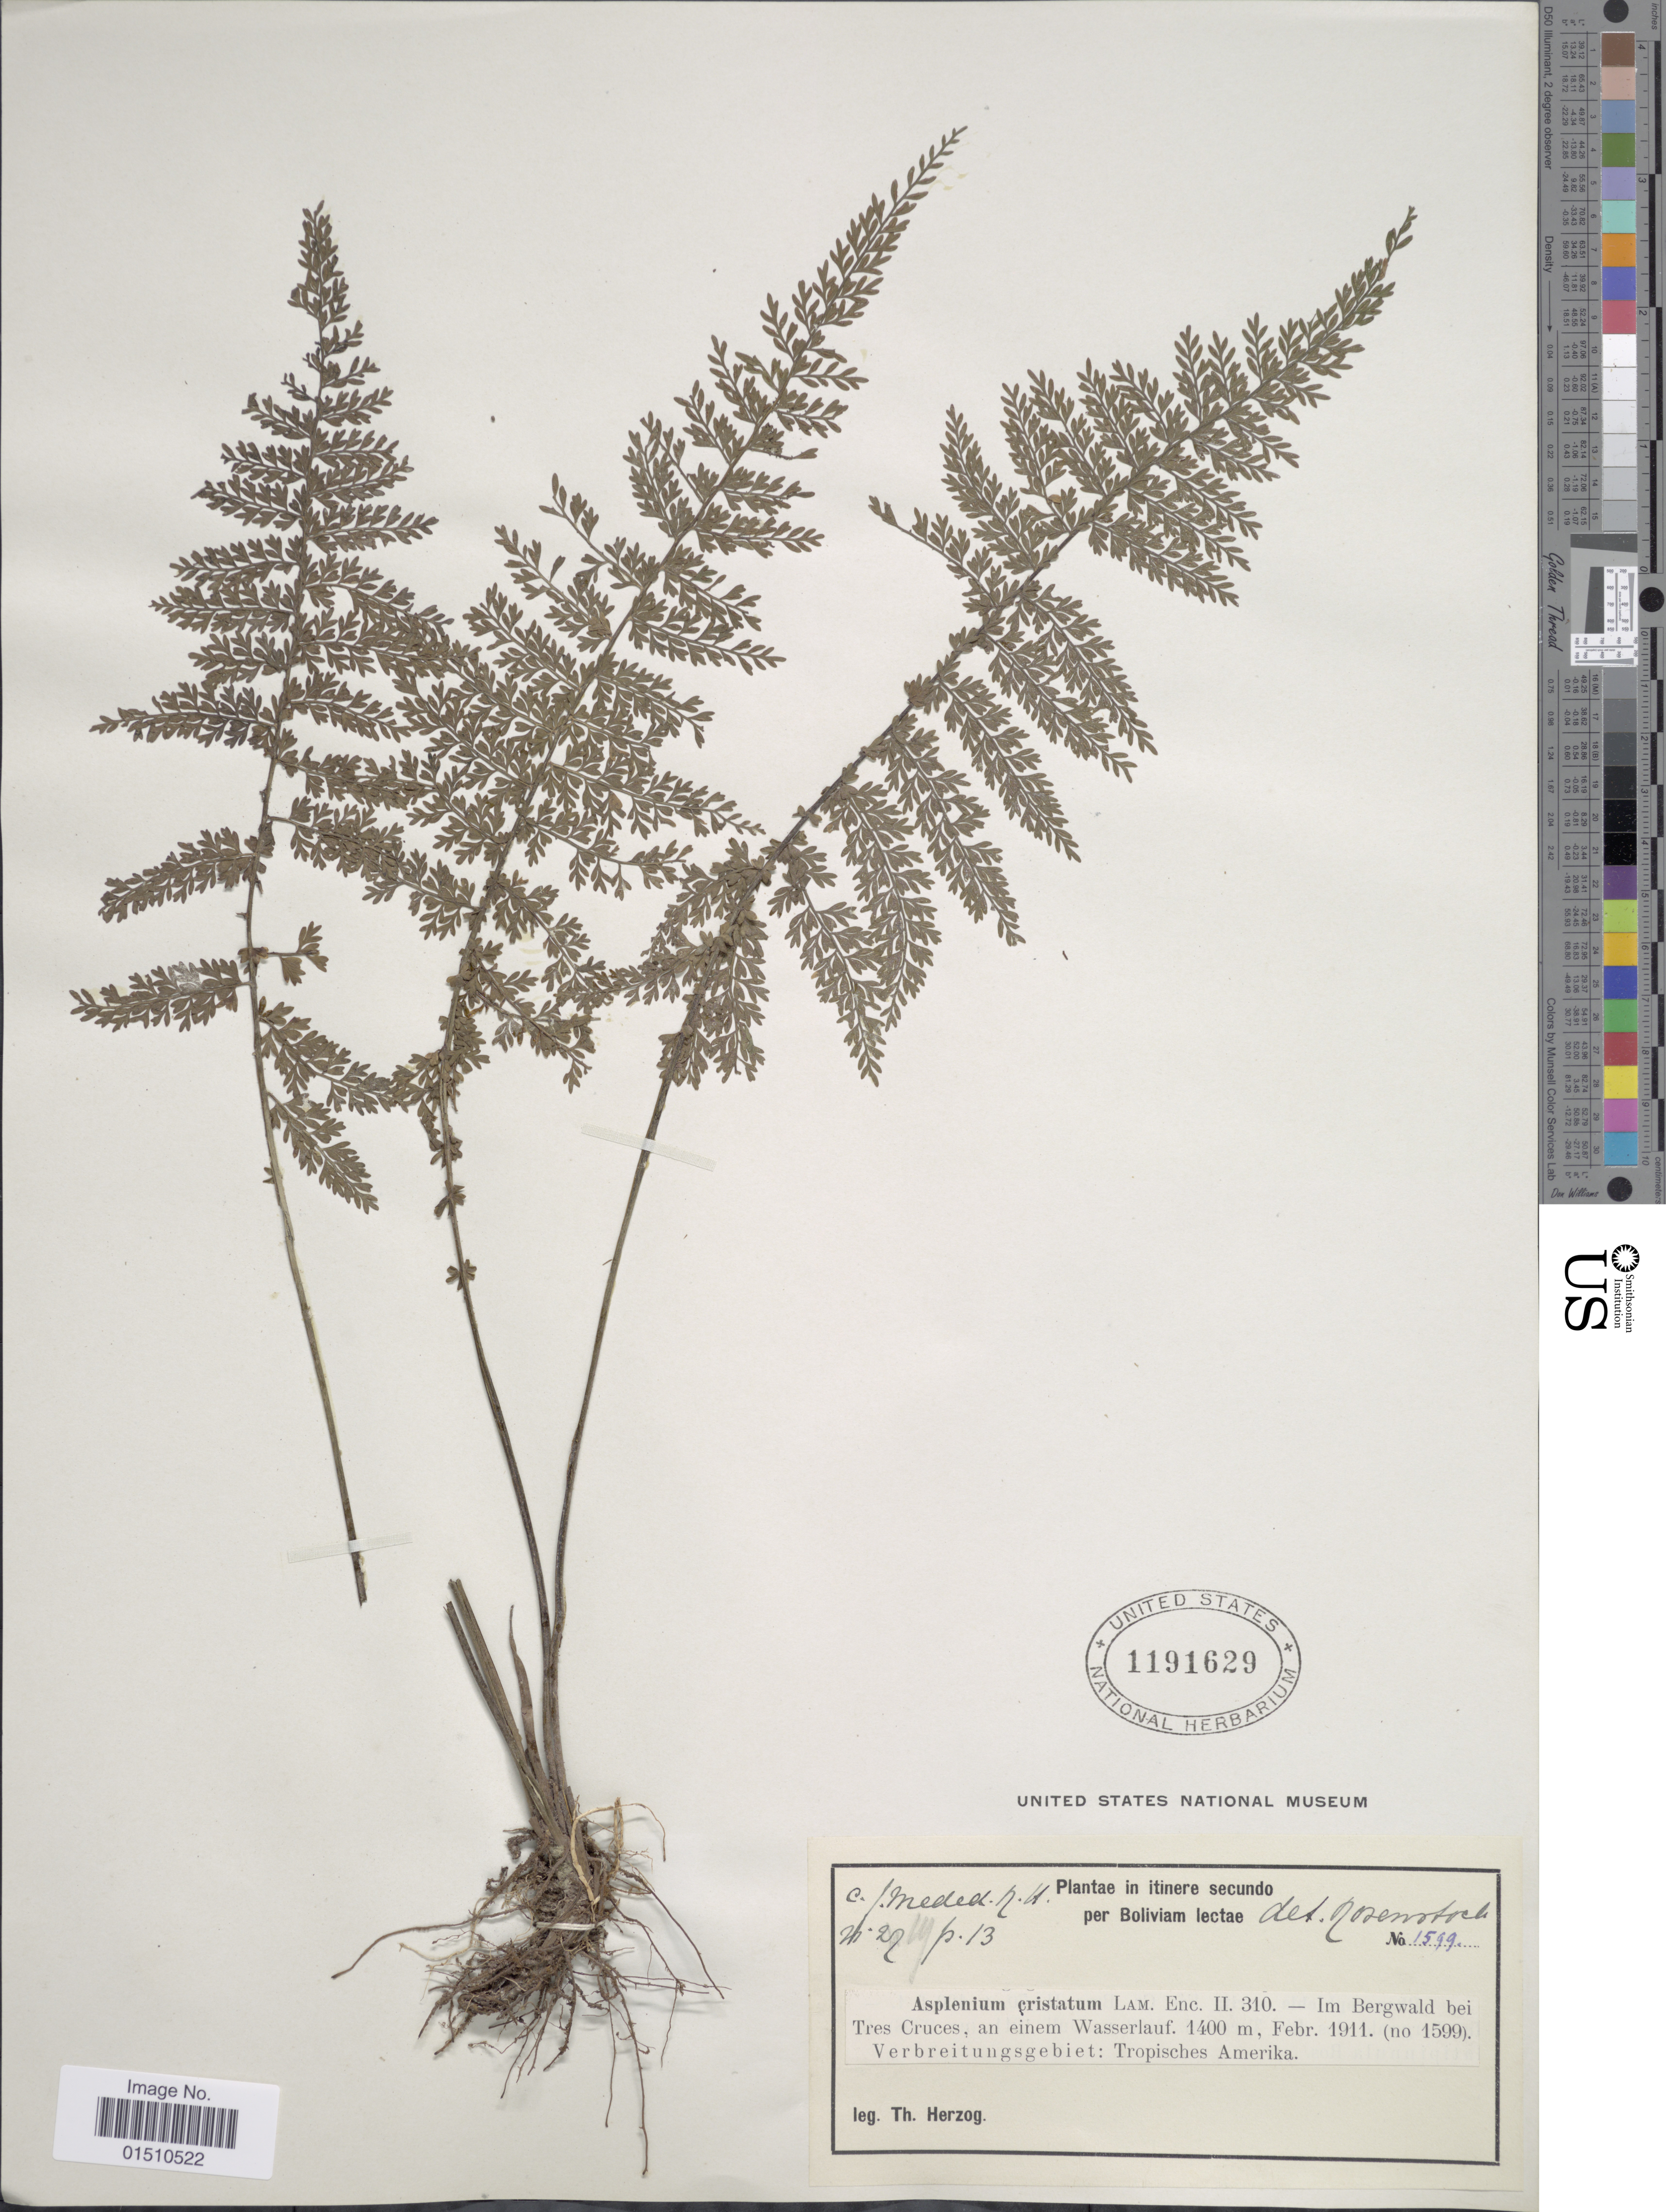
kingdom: Plantae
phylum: Tracheophyta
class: Polypodiopsida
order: Polypodiales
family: Aspleniaceae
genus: Asplenium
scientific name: Asplenium cuneatum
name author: Lam.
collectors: T. K. J. Herzog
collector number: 1599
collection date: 1911-02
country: Bolivia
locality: Bolivia, Im Bergwald bei Tres Cruces, an einem Wasserlauf. Verbreitungsgebiet: Tropisches Amerika.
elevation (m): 1400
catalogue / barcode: US 1191629